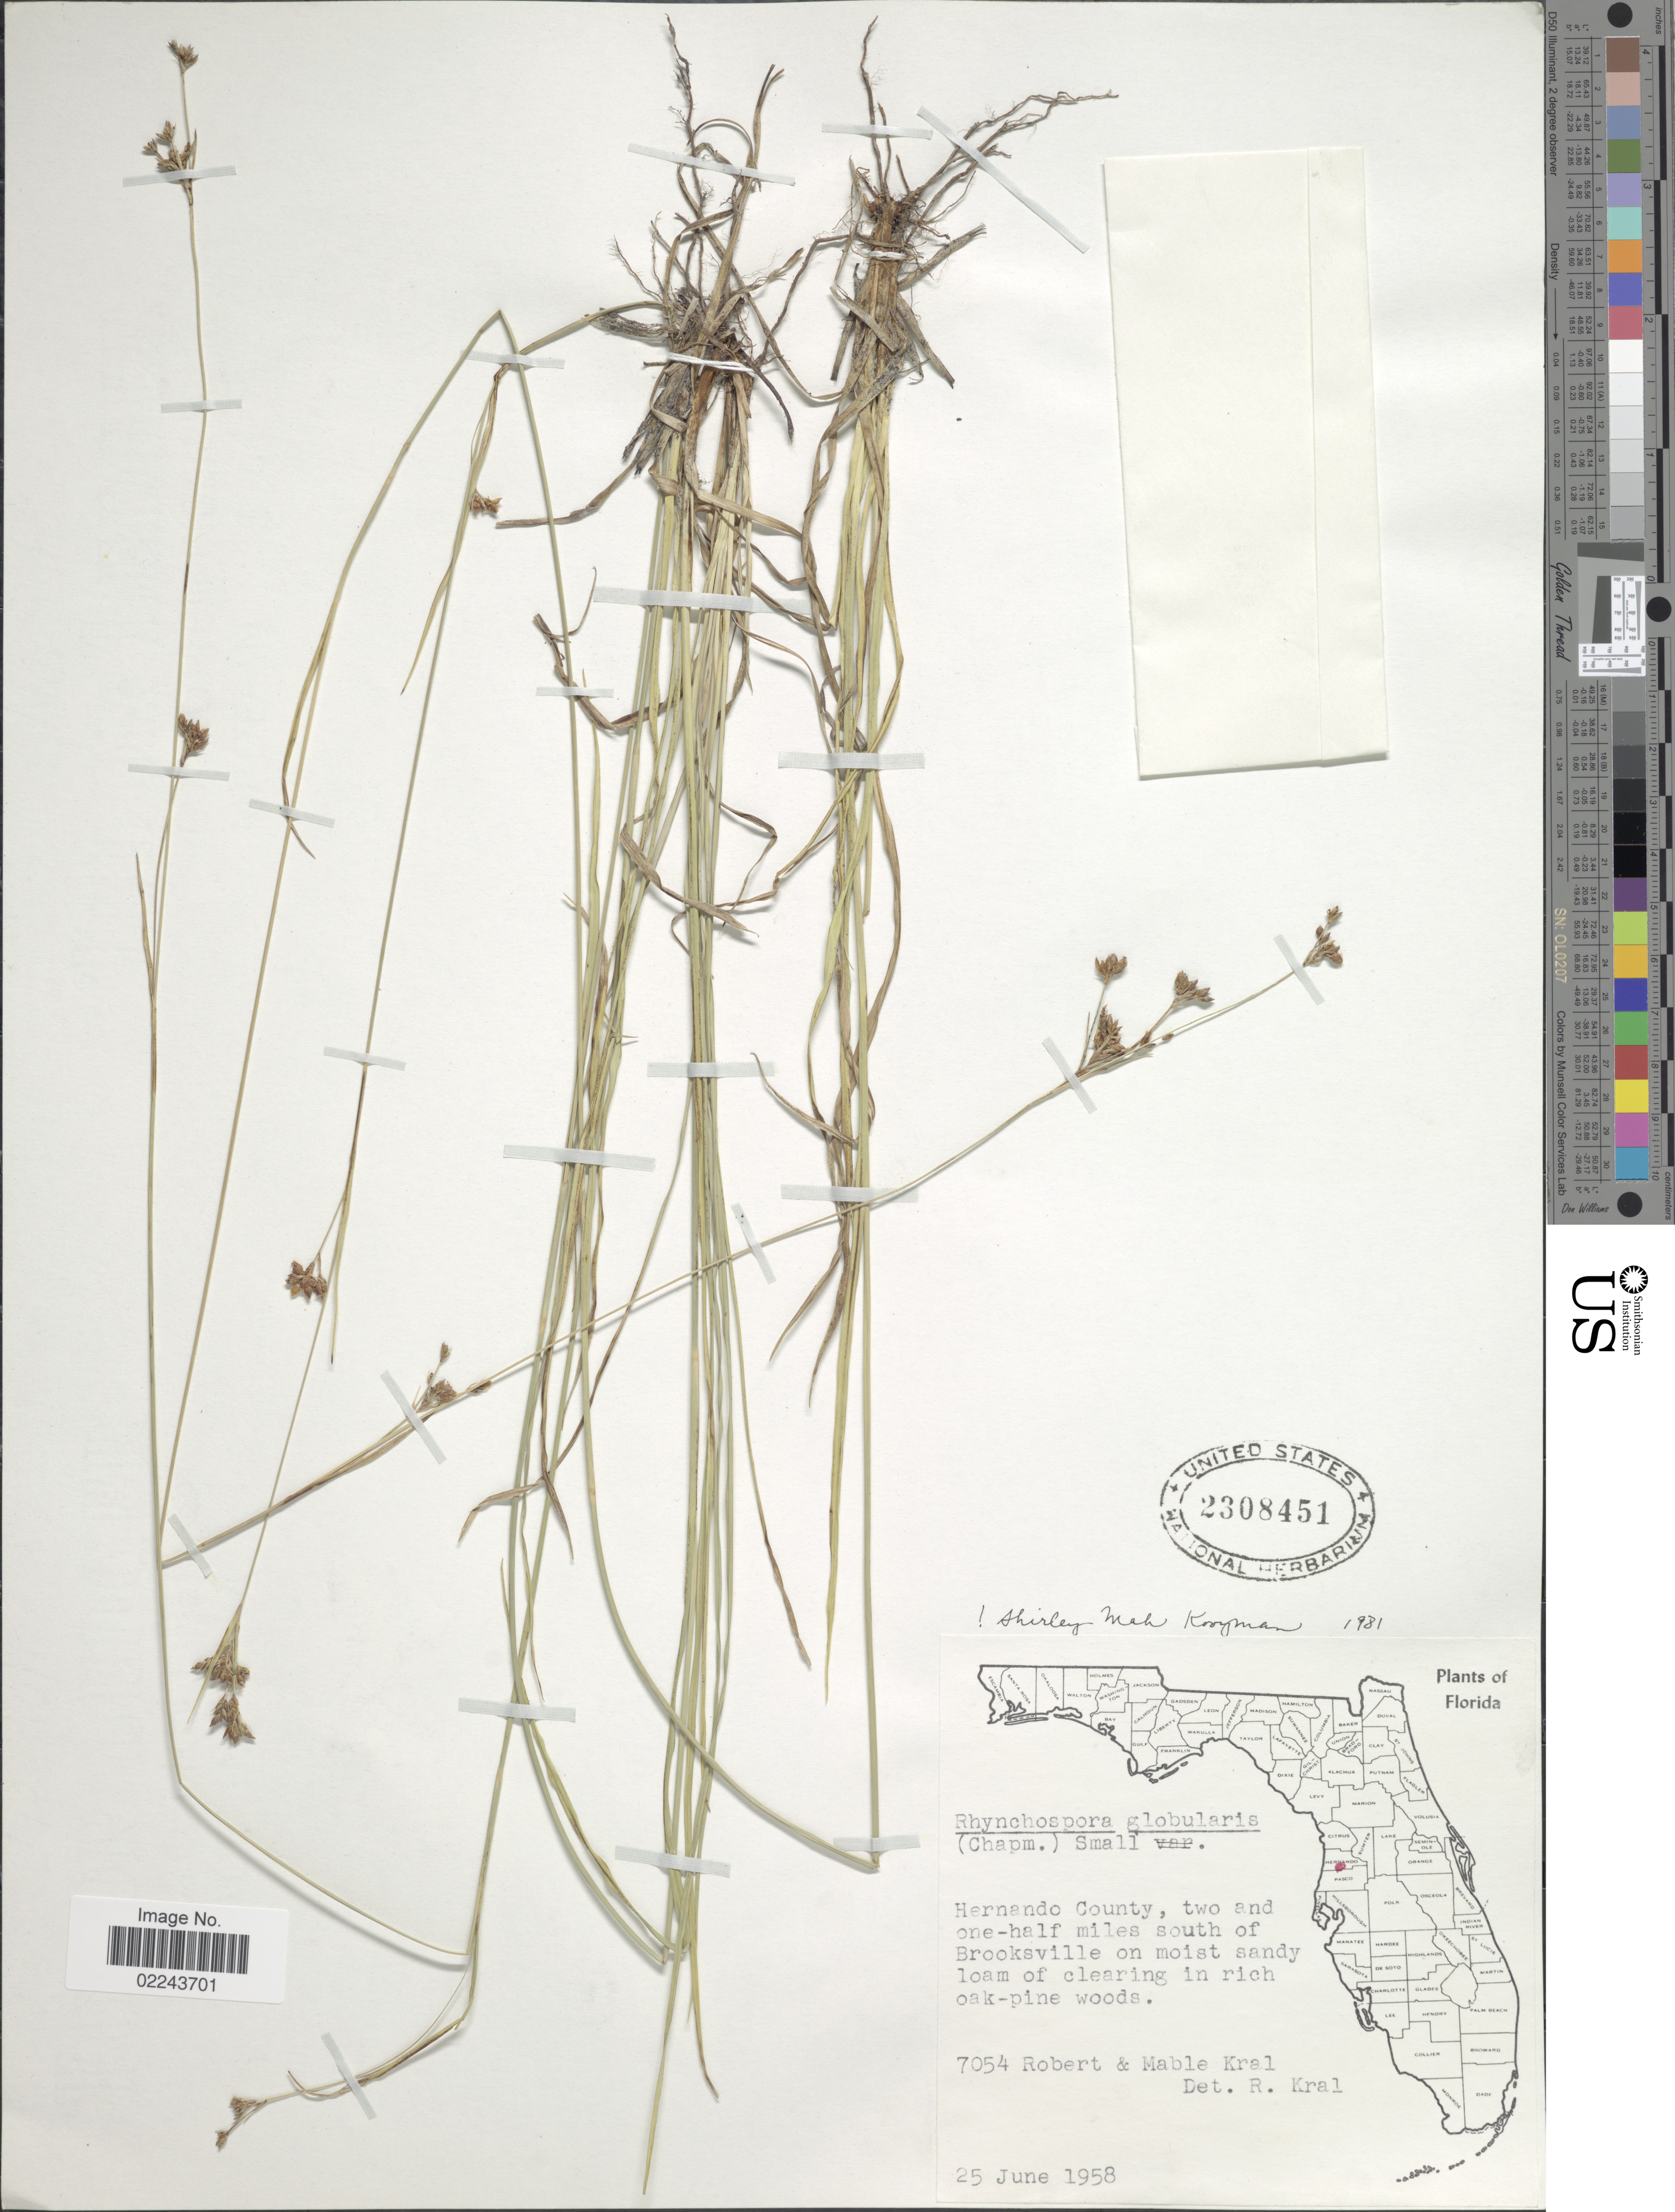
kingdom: Plantae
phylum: Tracheophyta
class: Liliopsida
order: Poales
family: Cyperaceae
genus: Rhynchospora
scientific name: Rhynchospora globularis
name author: (Chapm.) Small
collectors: R. Kral & M. Kral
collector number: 7054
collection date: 1958-06-25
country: United States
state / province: Florida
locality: Hernando County, two and one-half miles south of Brooksville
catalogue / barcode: US 2308451